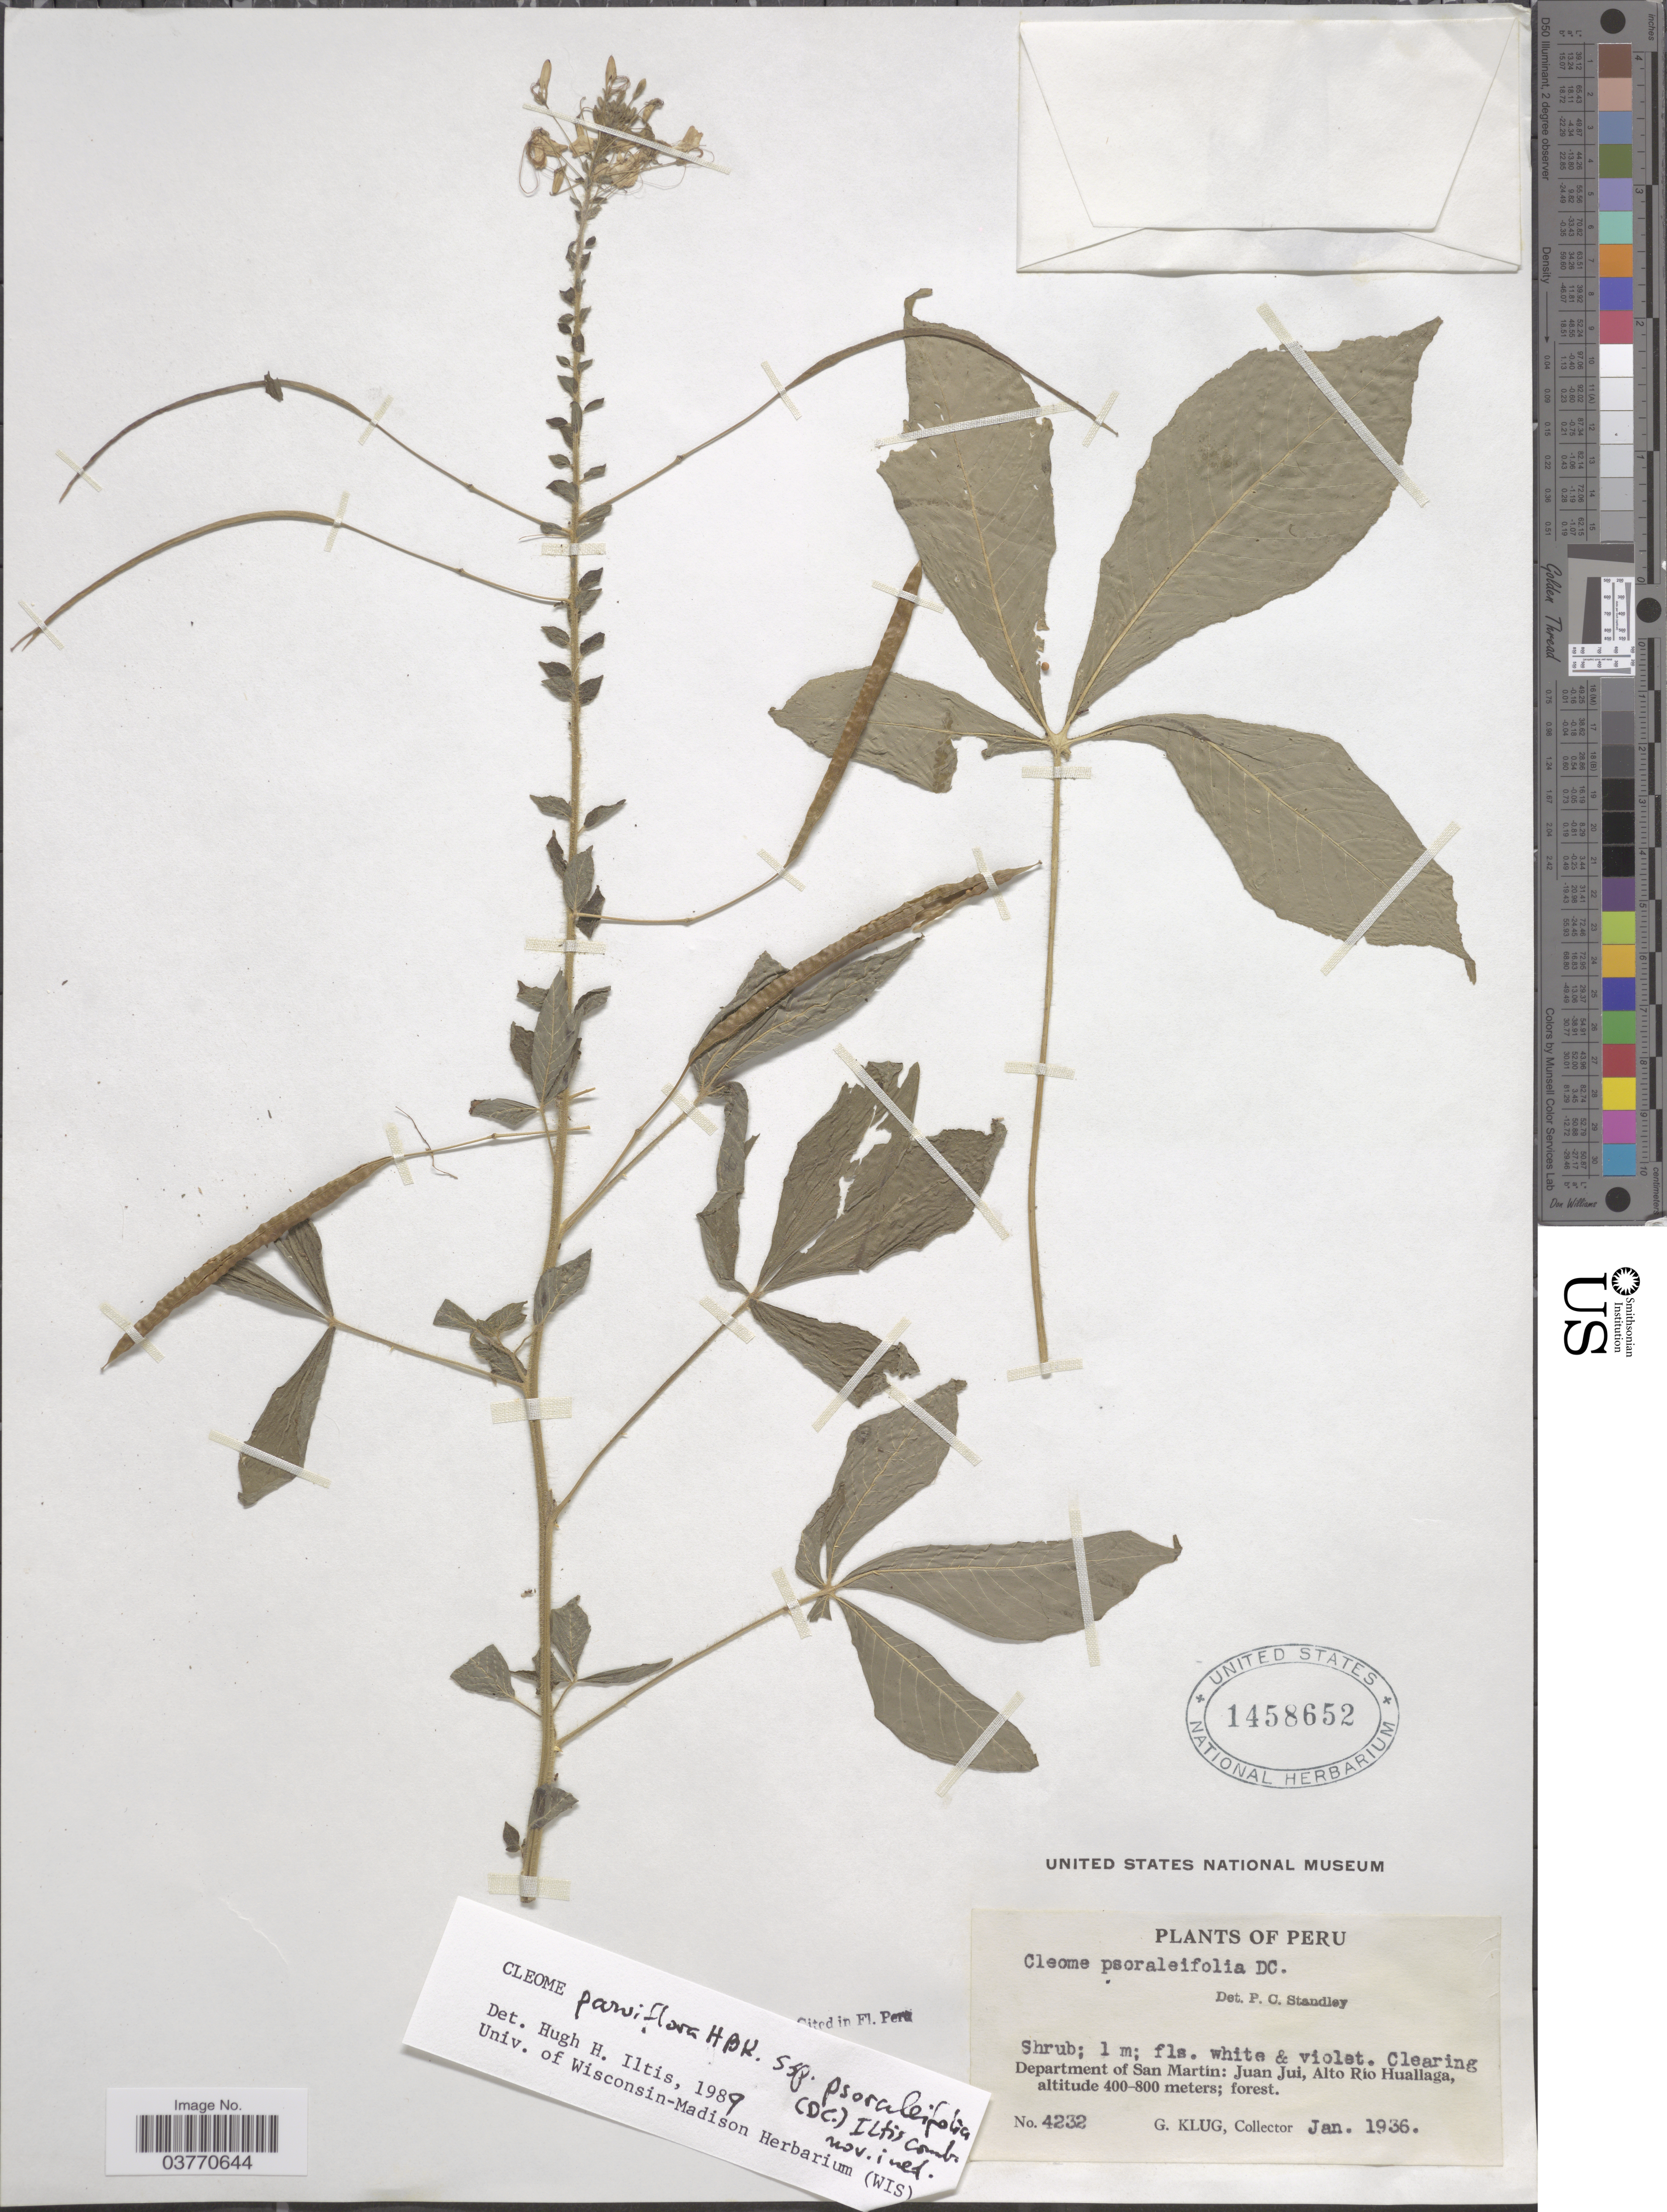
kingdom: Plantae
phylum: Tracheophyta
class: Magnoliopsida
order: Brassicales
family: Cleomaceae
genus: Tarenaya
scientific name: Tarenaya psoraleifolia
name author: (DC.) Soares Neto & Roalson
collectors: G. Klug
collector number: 4232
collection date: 1936-01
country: Peru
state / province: San Martín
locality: Department of San Martin: Juan Jui, Alto Rio Huallaga.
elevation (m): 400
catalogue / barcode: US 1458652